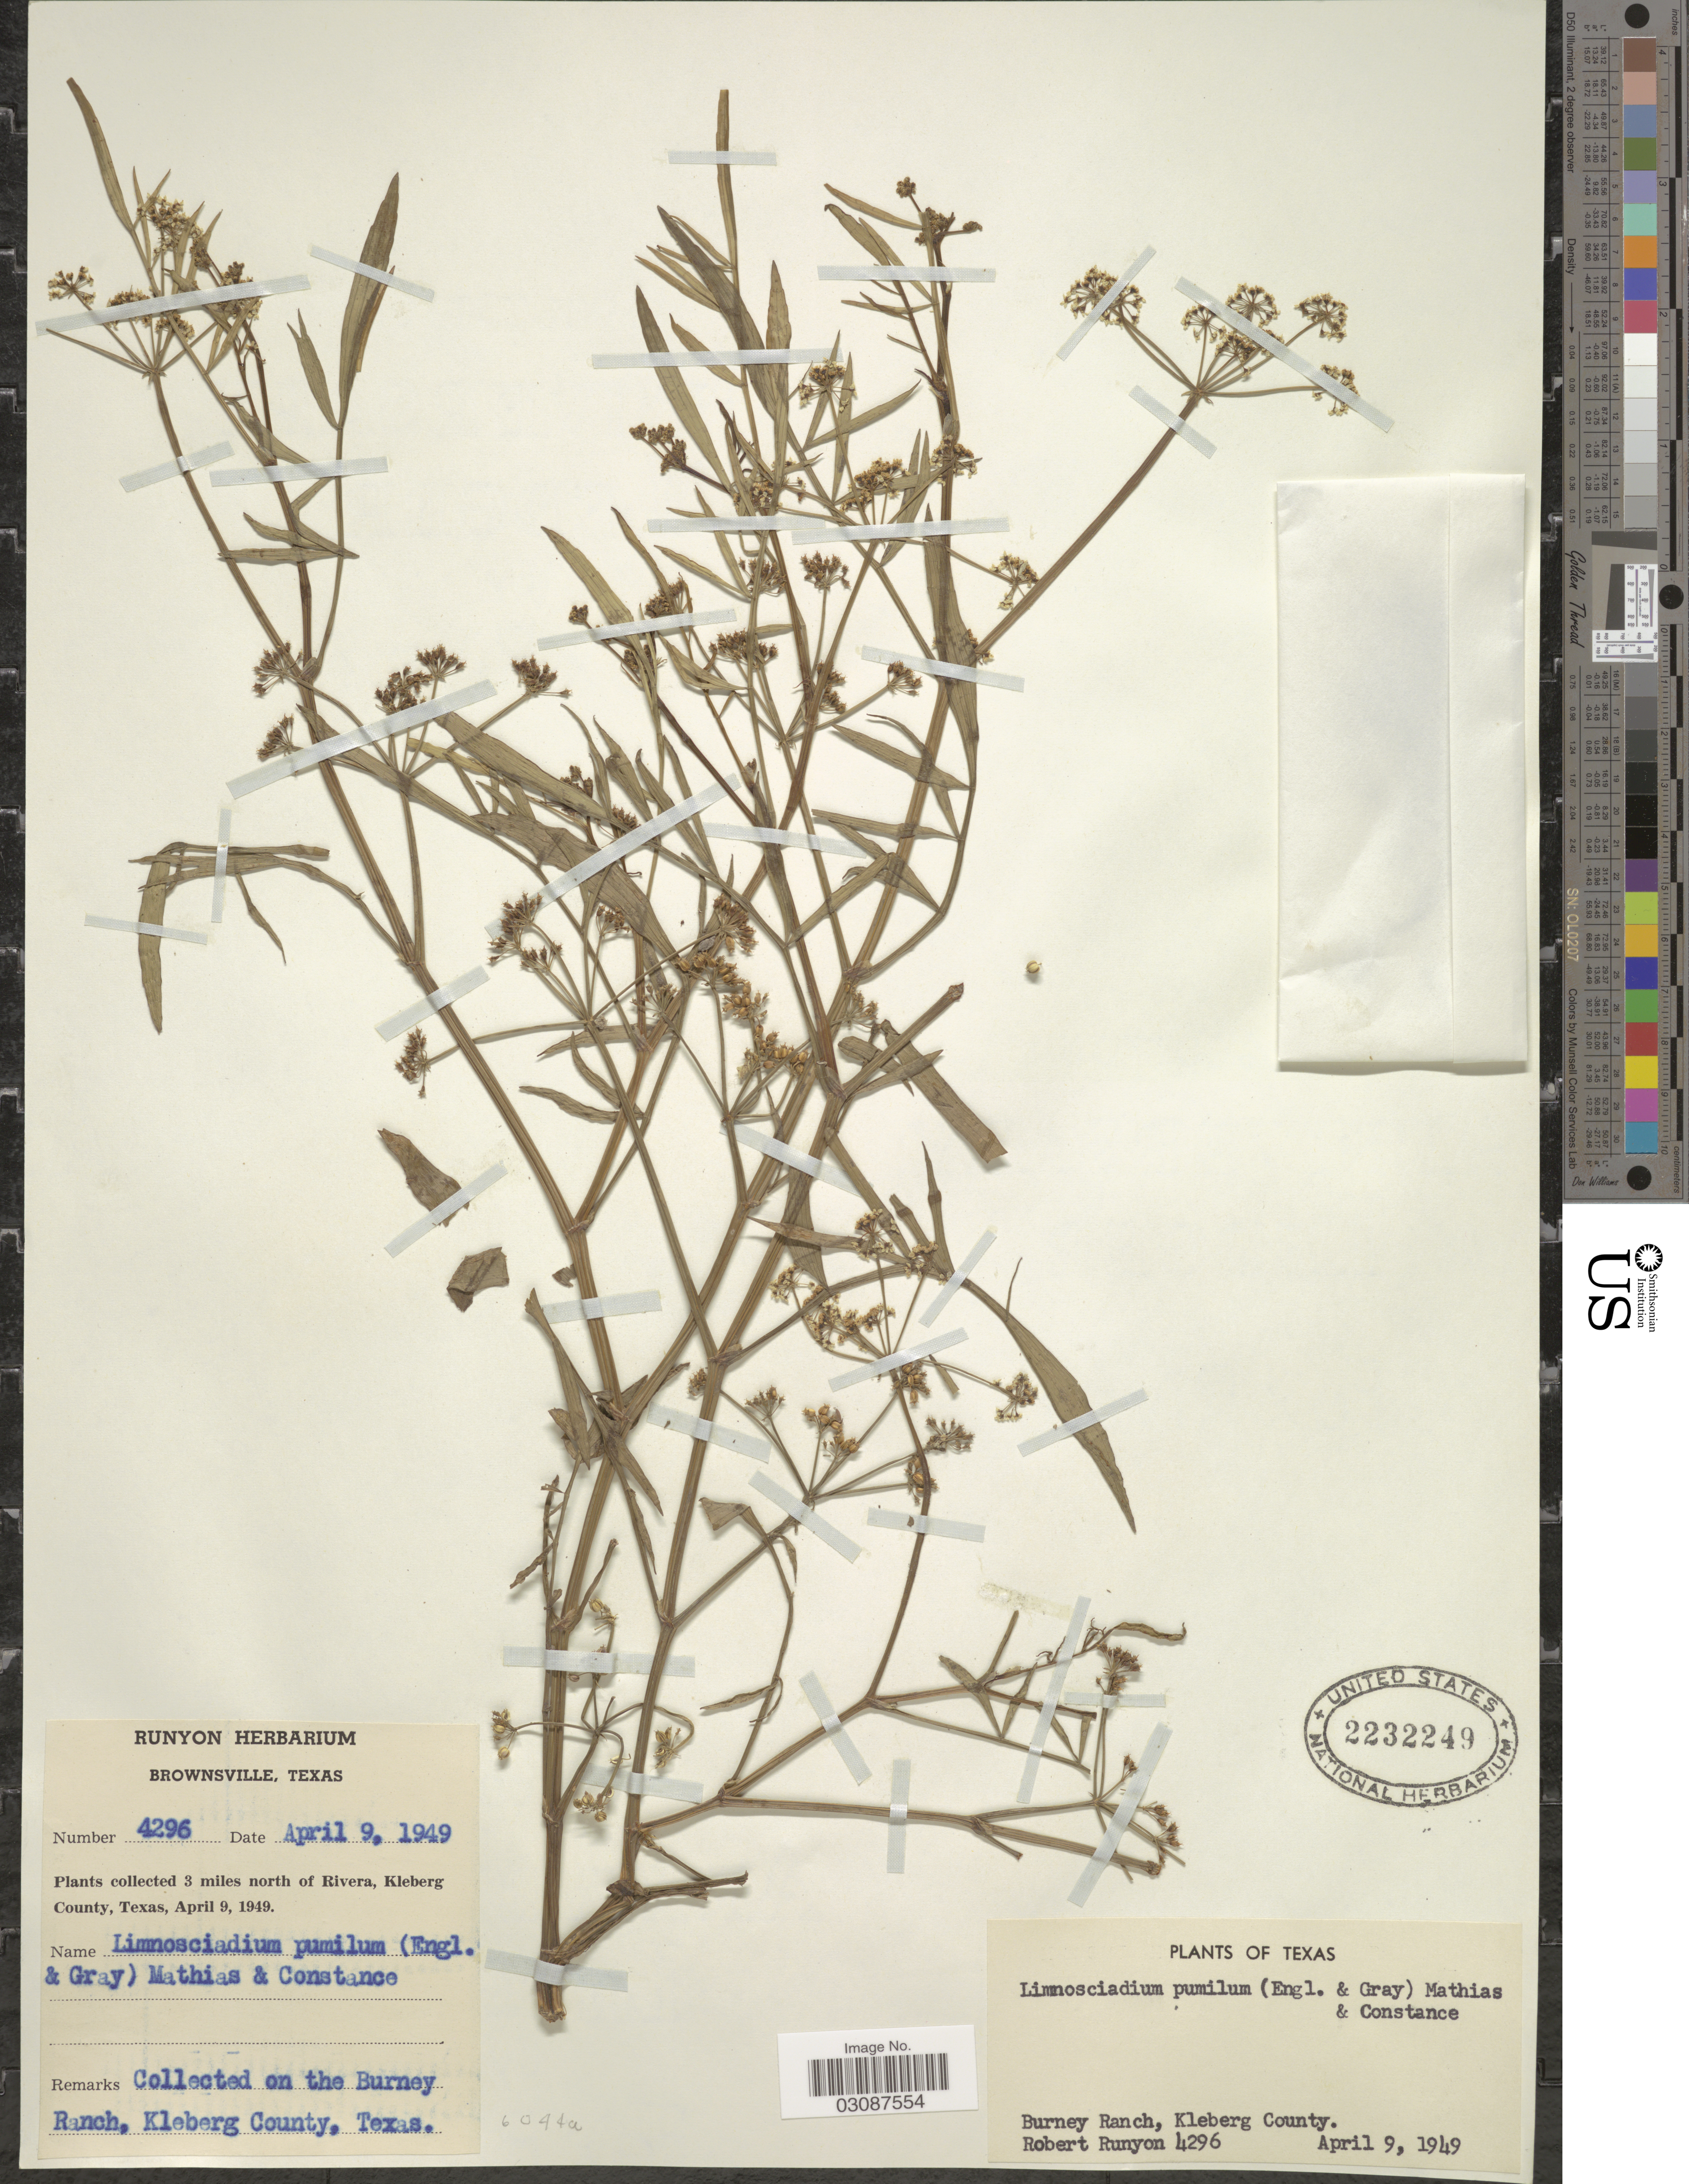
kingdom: Plantae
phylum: Tracheophyta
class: Magnoliopsida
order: Apiales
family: Apiaceae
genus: Limnosciadium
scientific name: Limnosciadium pumilum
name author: (Engelm. & A. Gray) Mathias & Constance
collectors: R. Runyon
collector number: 4296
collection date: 1949-04-09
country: United States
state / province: Texas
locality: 3 miles north of Rivera, Kleberg County. On the Burney Ranch.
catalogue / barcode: US 2232249